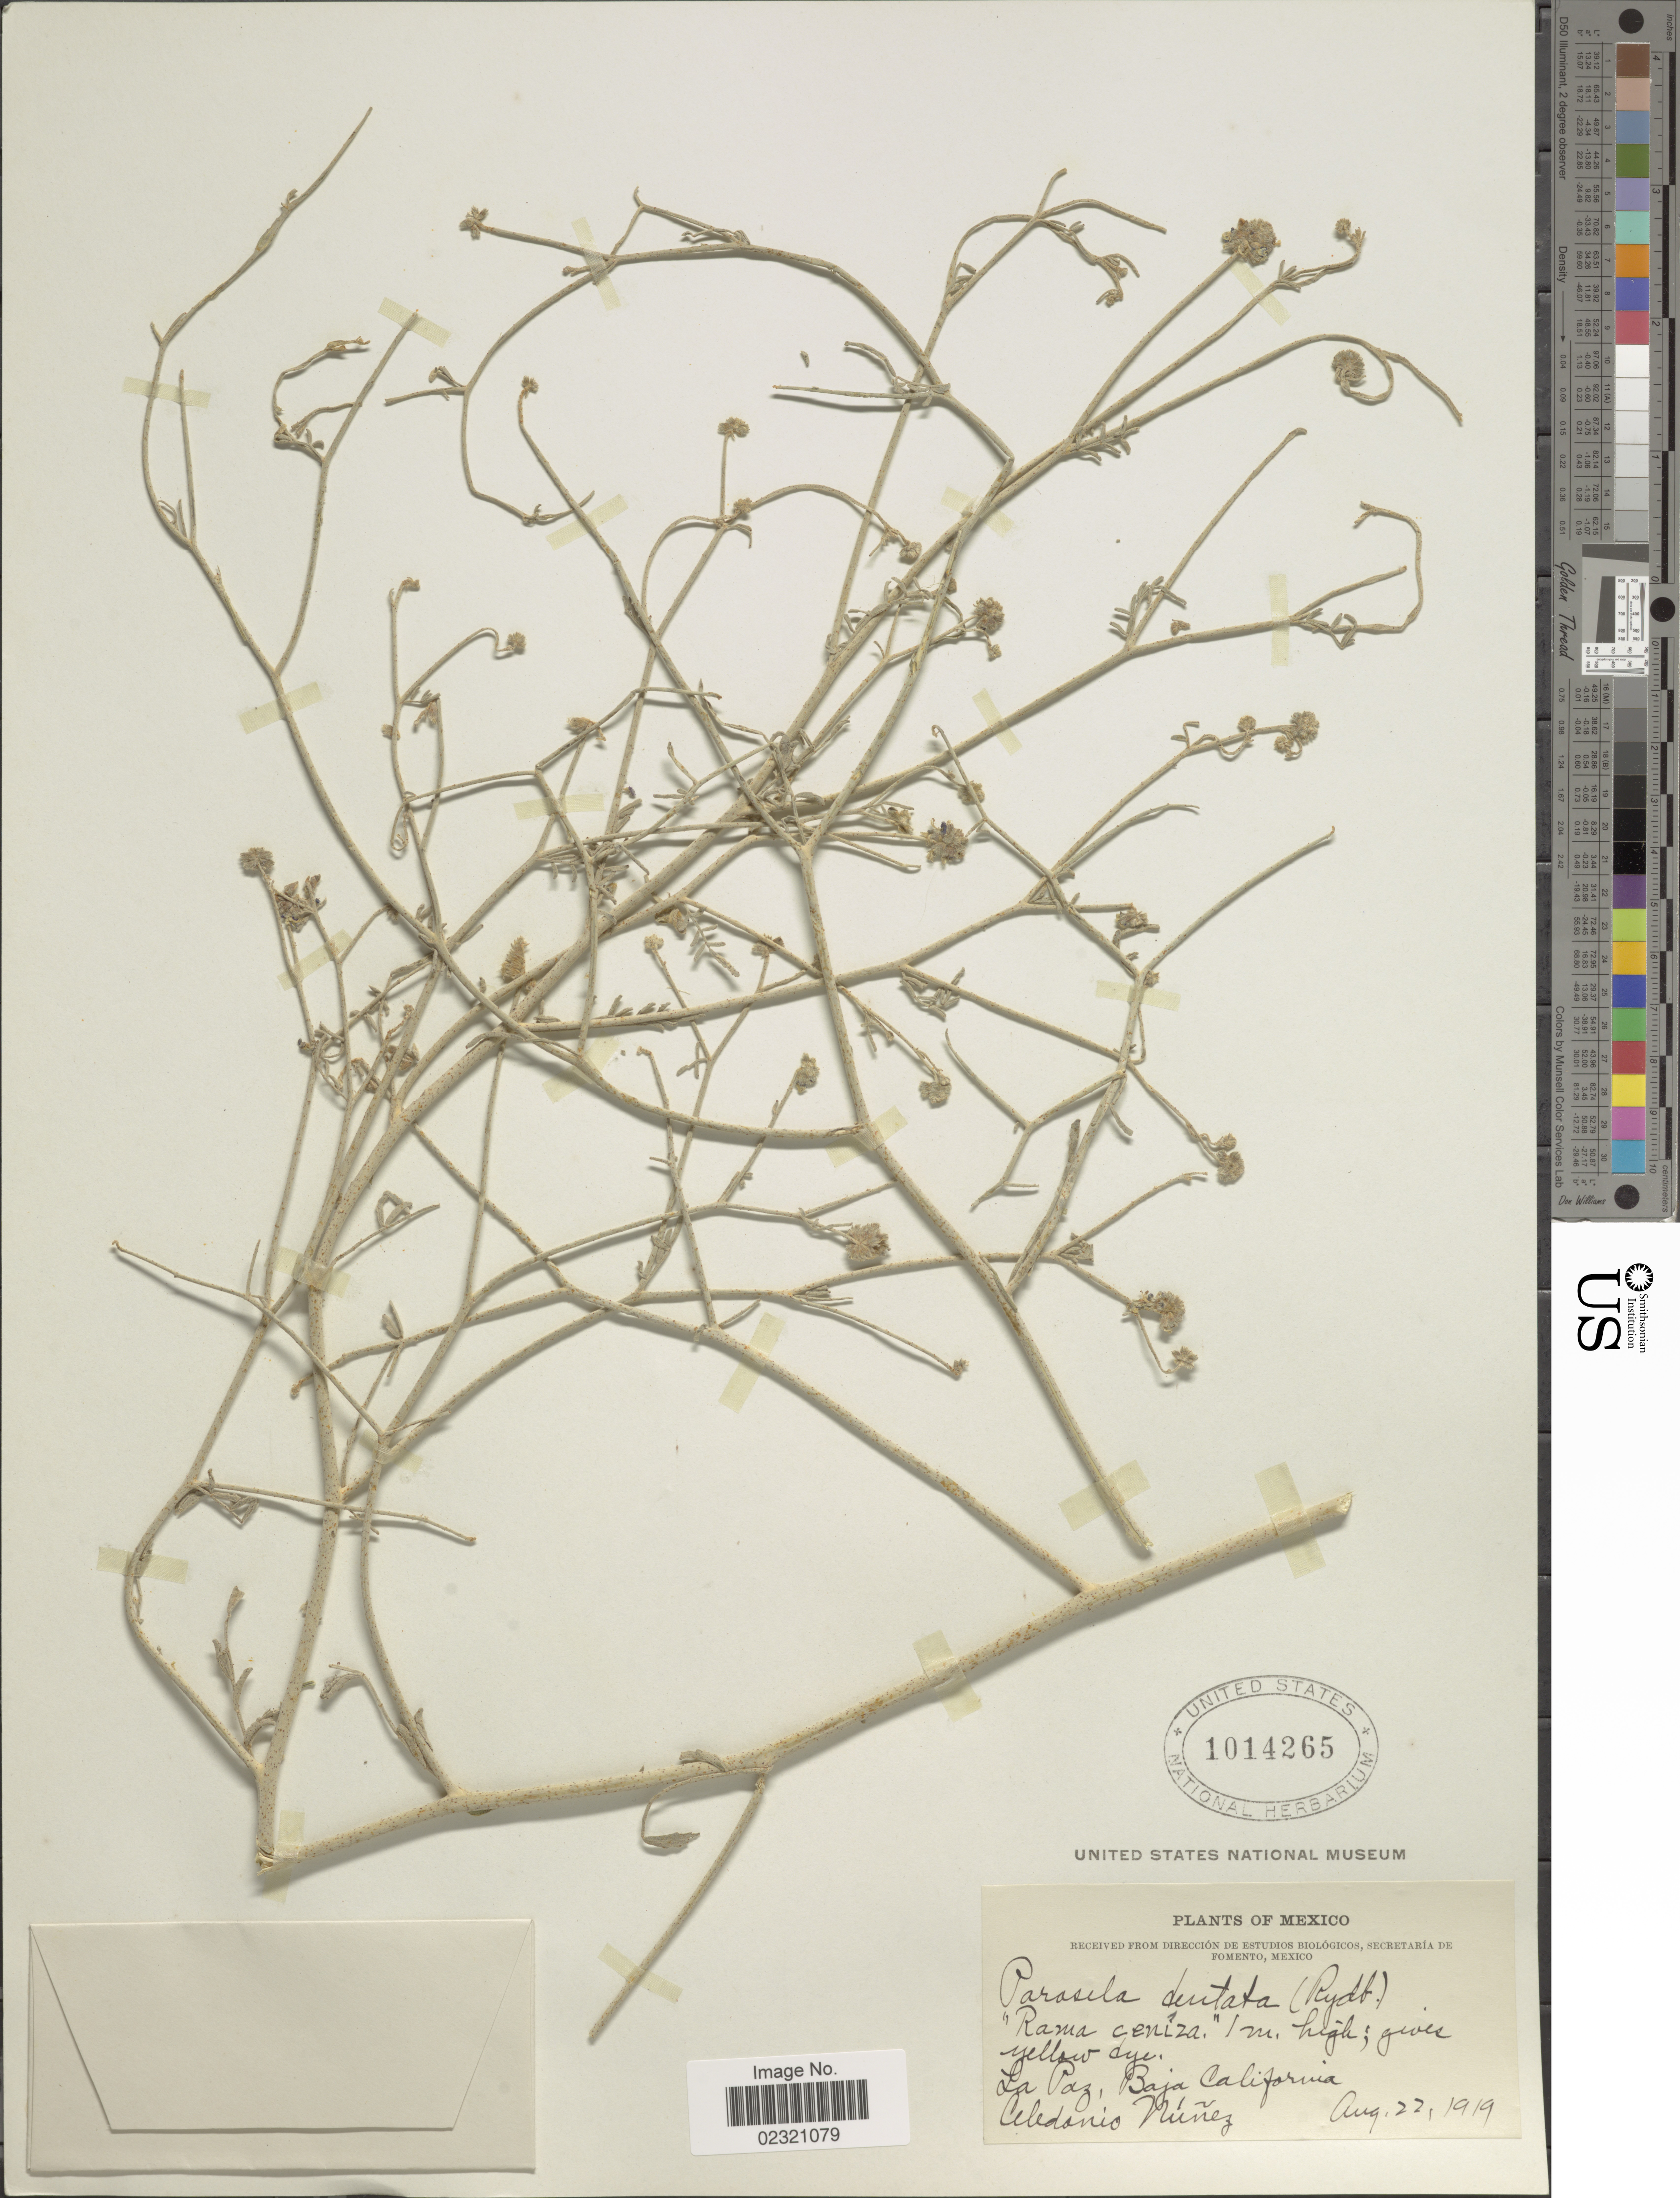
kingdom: Plantae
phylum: Tracheophyta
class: Magnoliopsida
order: Fabales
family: Fabaceae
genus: Psorothamnus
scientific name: Psorothamnus emoryi var. arenarius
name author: (Brandegee) Rydb.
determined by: Strong, M. T., (US), Smithsonian Institution - National Museum of Natural History (UNITED STATES)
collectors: C. Nunez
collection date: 1919-08-22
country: Mexico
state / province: Baja California Sur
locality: La Paz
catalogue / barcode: US 1014265